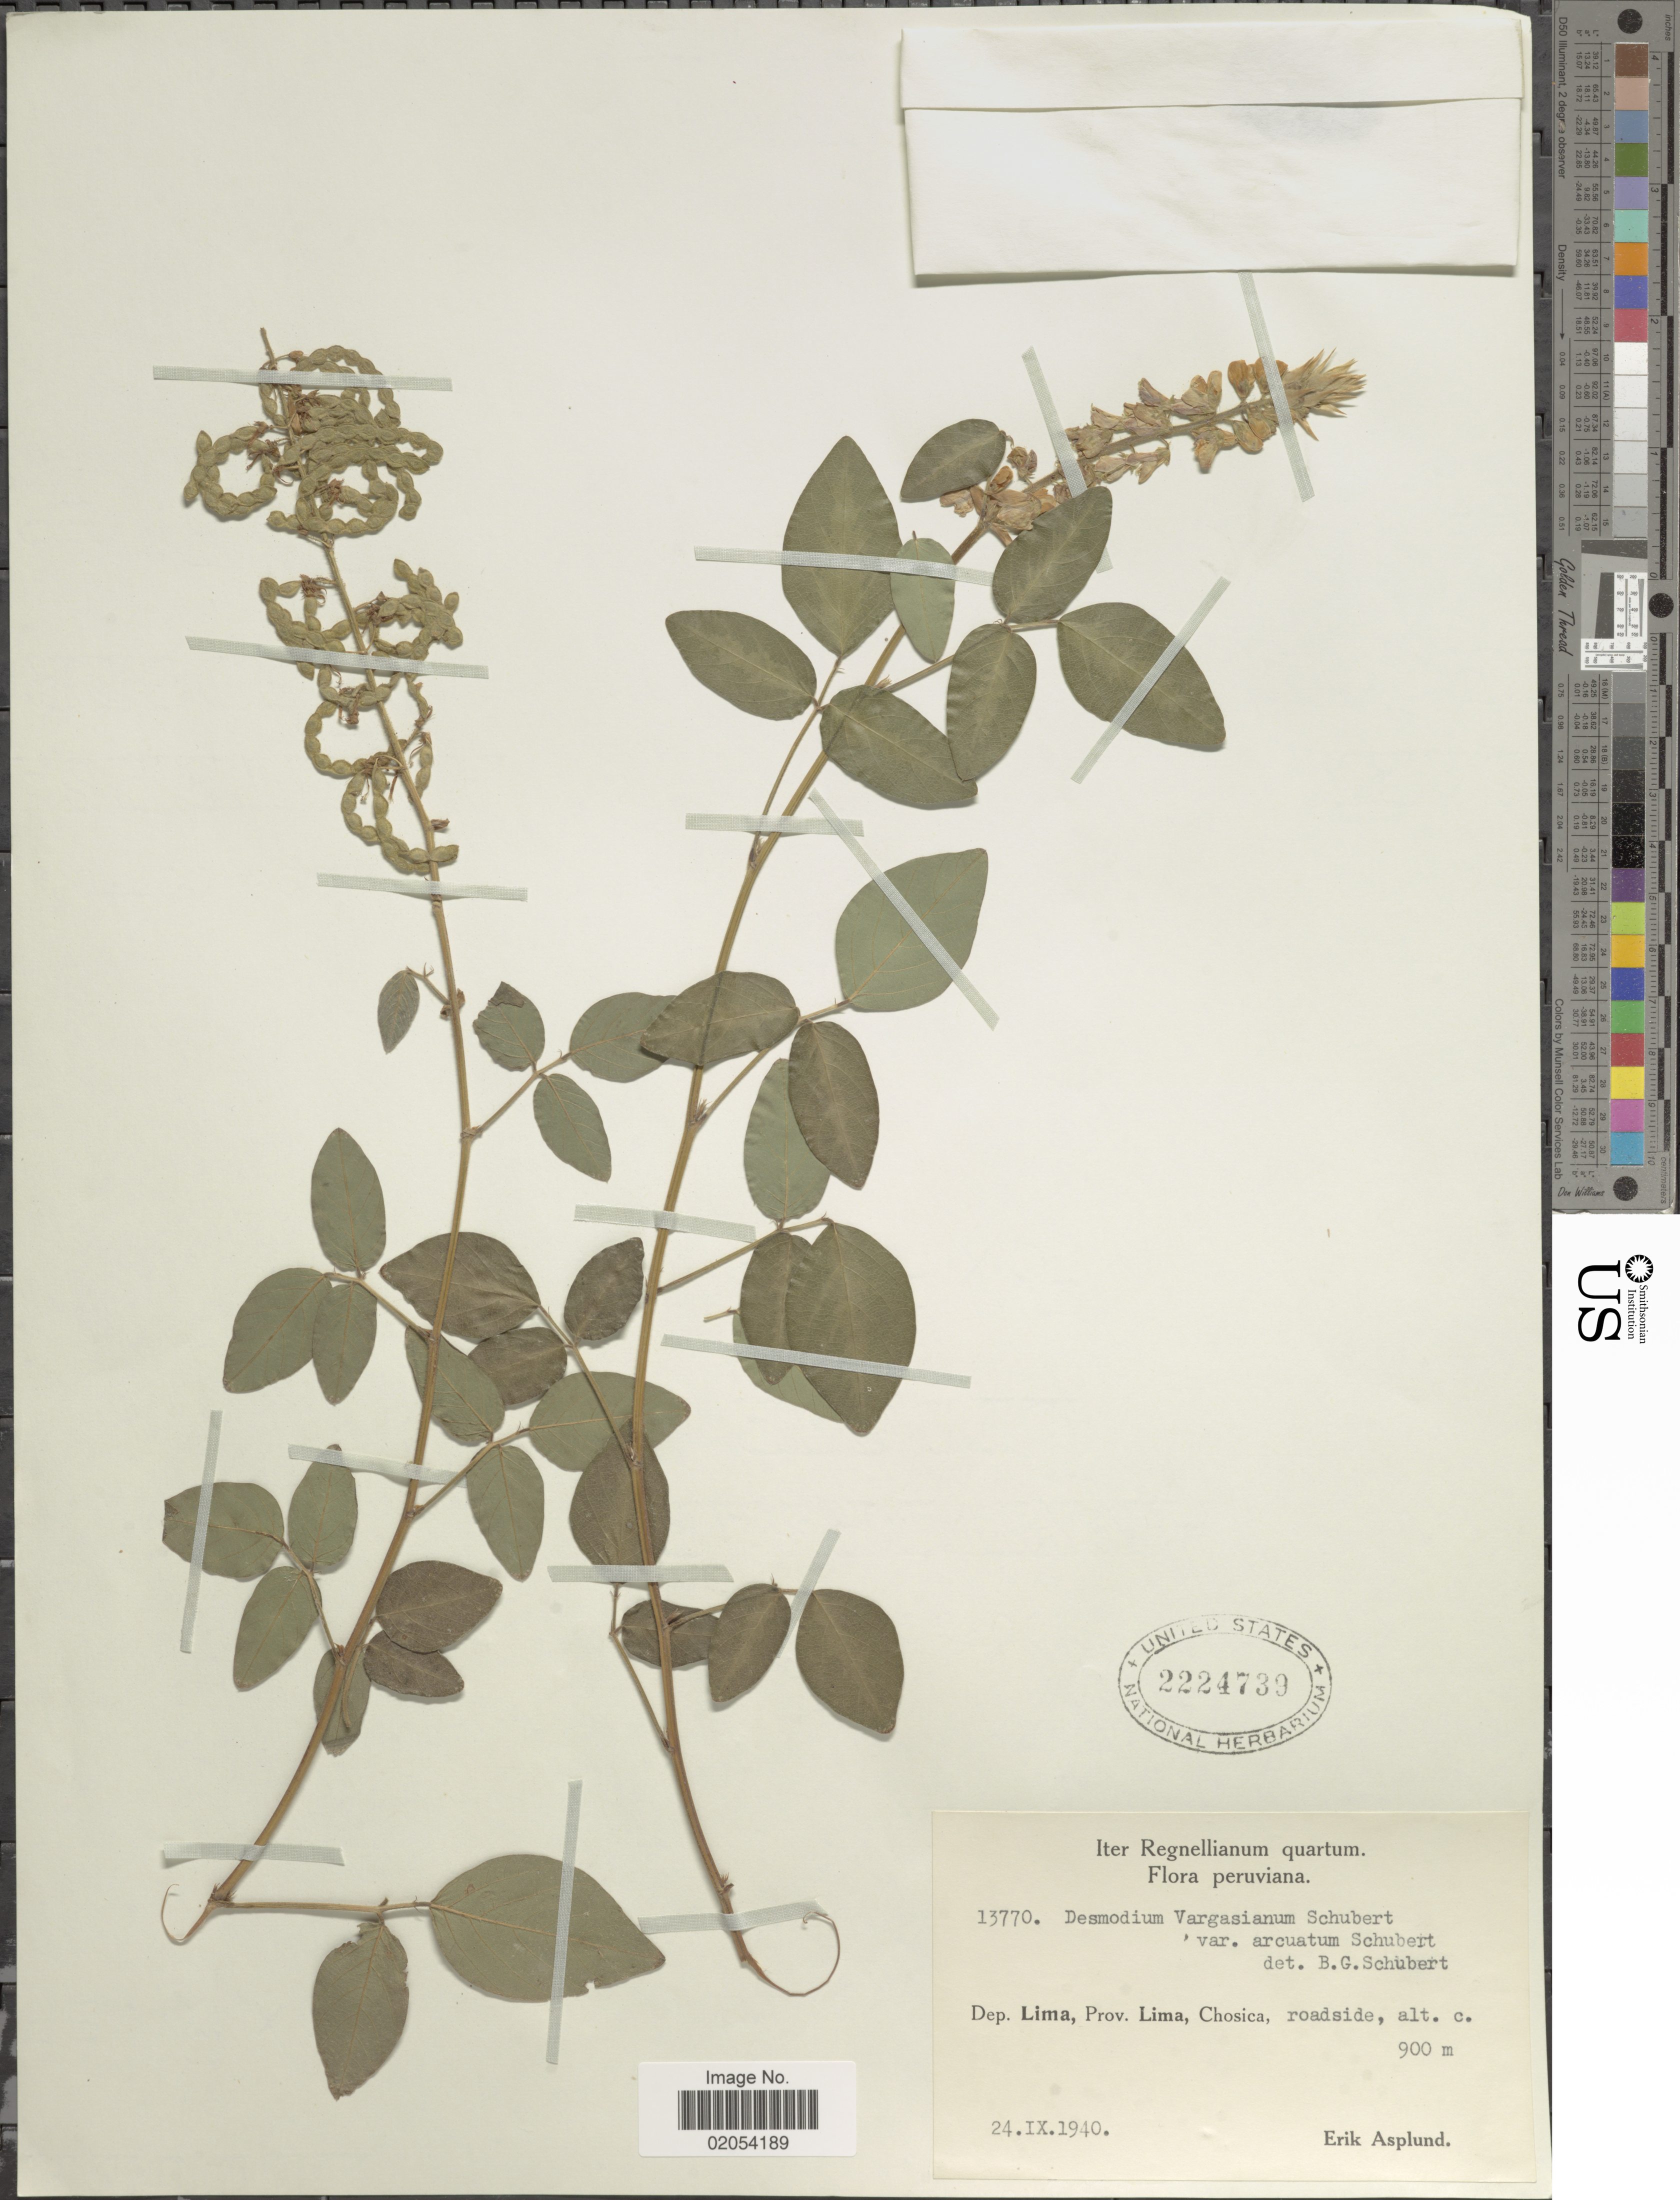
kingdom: Plantae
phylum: Tracheophyta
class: Magnoliopsida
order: Fabales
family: Fabaceae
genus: Desmodium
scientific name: Desmodium vargasianum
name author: B.G. Schub.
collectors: E. Asplund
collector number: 13770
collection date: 1940-09-24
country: Peru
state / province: Lima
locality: Dep. Lima, Prov. Lima, Chosica, roadside.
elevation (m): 900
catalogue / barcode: US 2224739